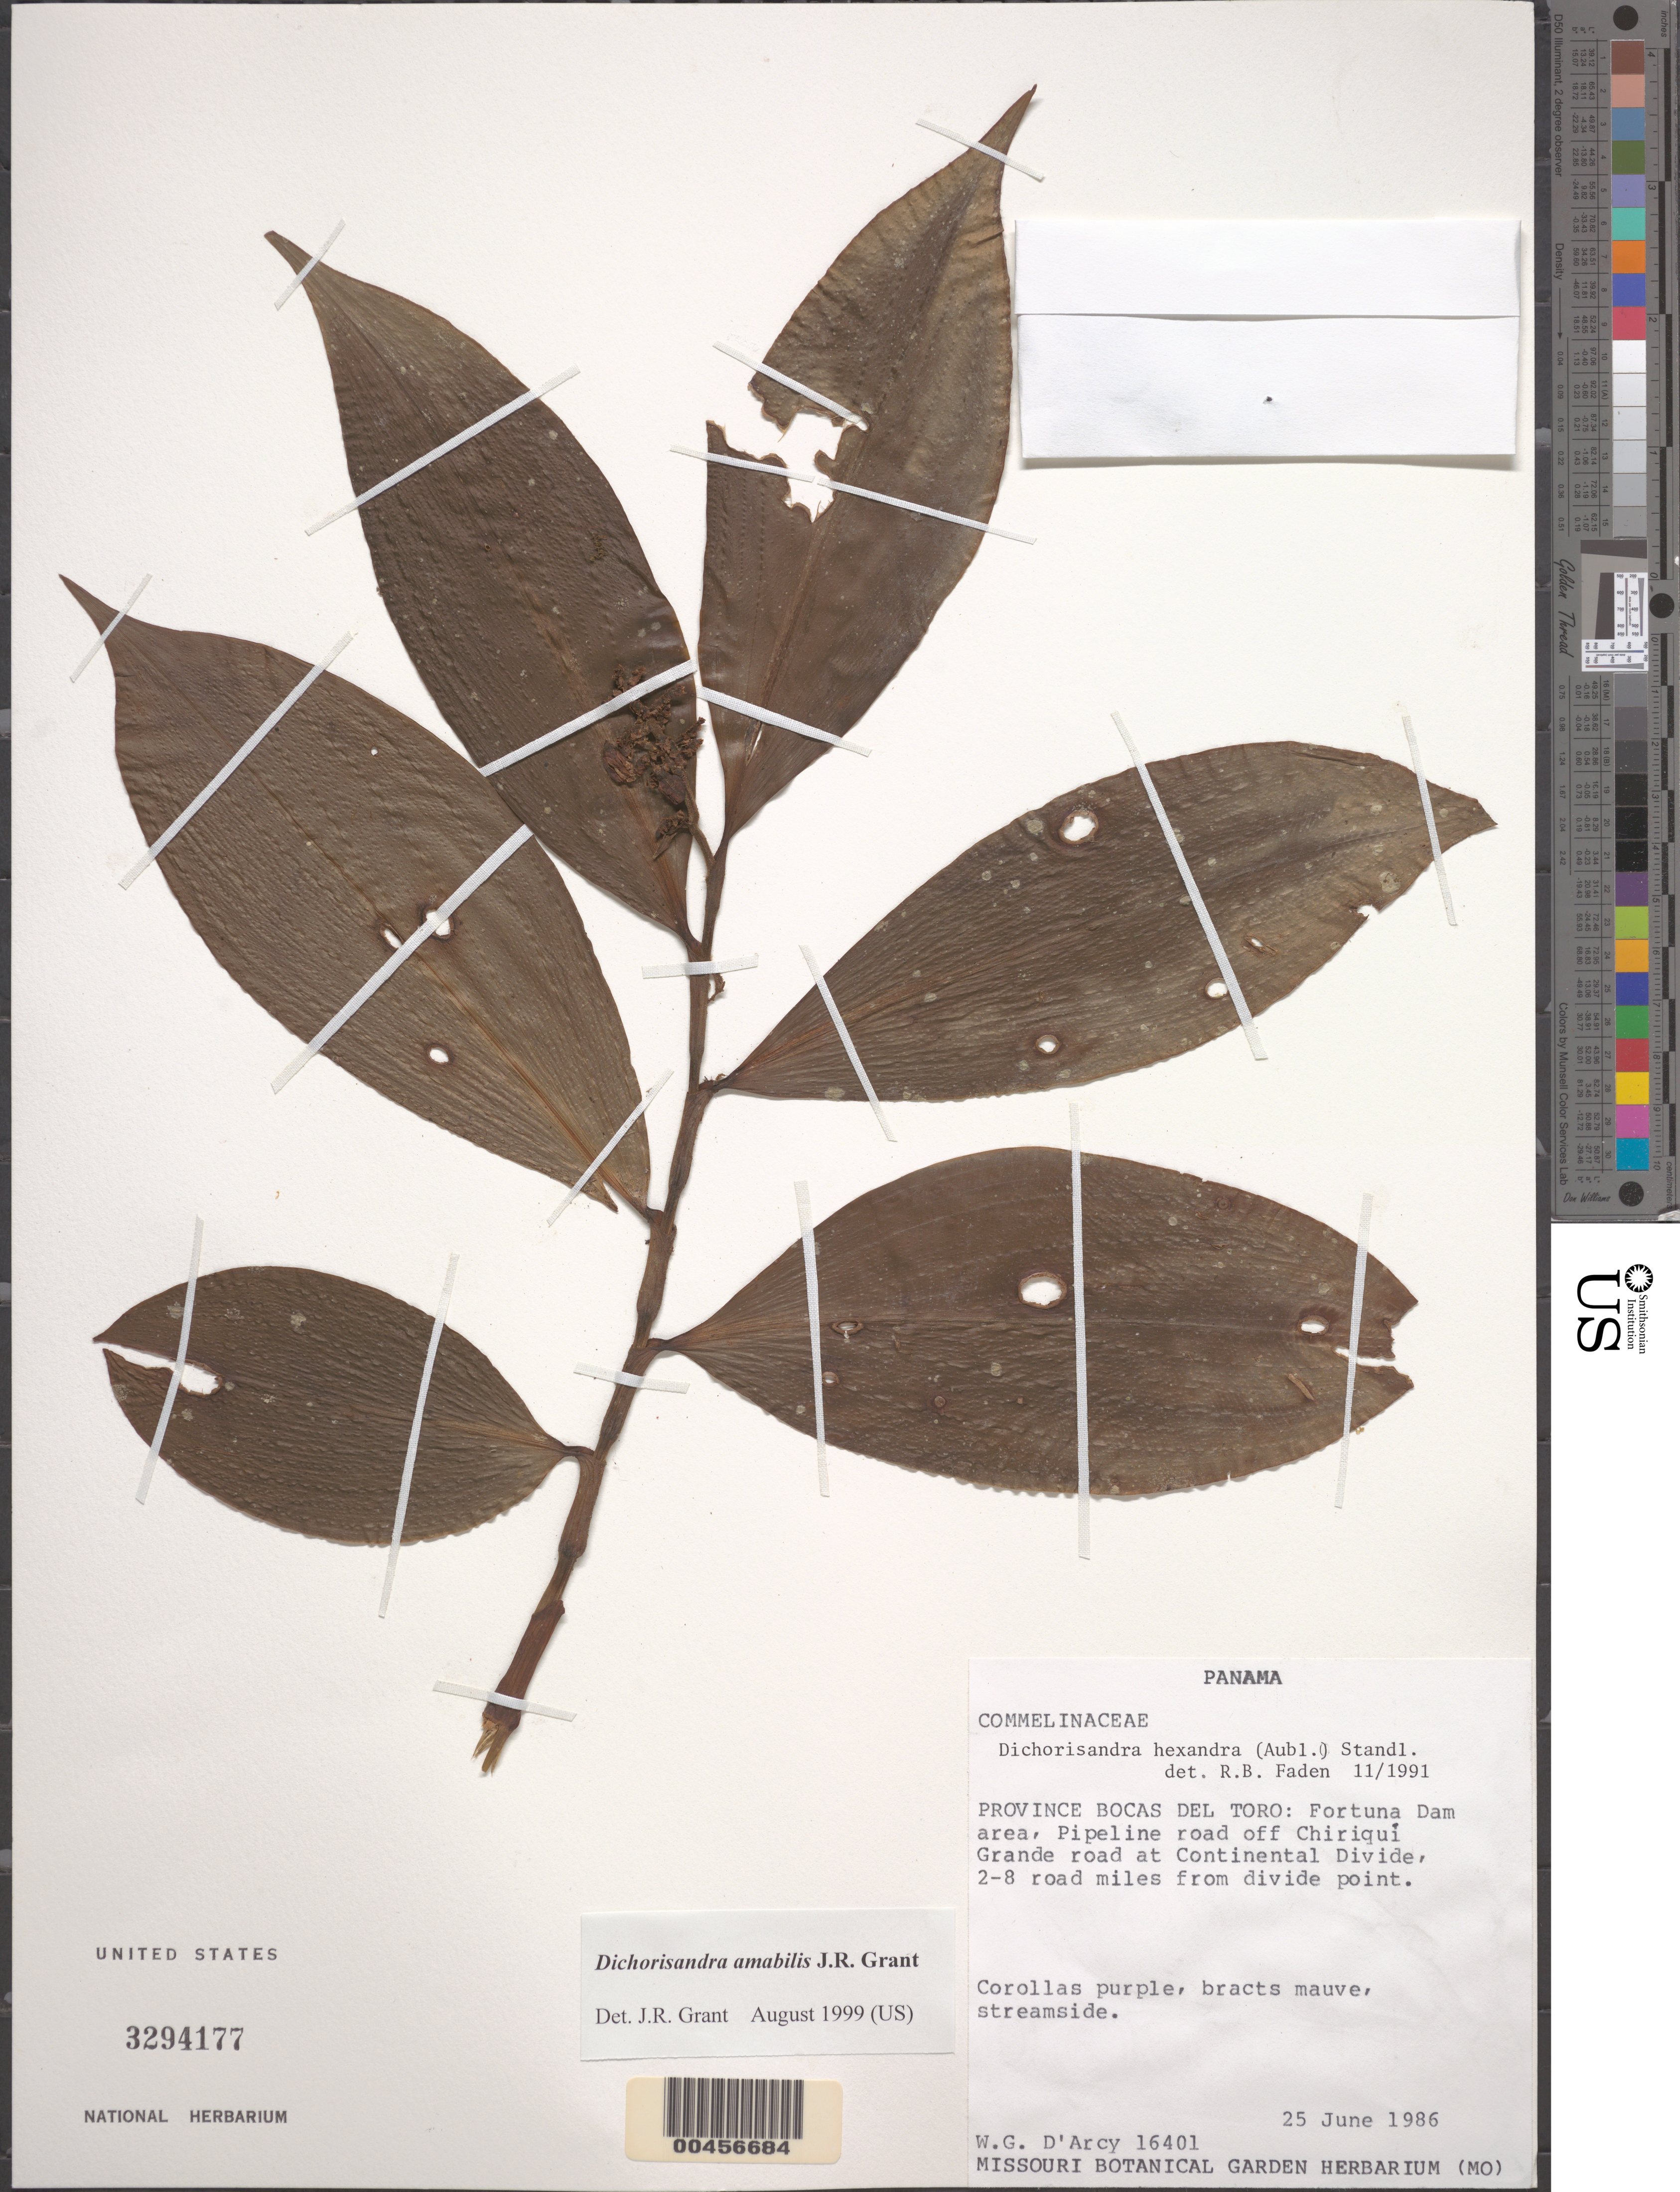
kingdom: Plantae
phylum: Tracheophyta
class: Liliopsida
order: Commelinales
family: Commelinaceae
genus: Dichorisandra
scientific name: Dichorisandra hexandra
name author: (Aubl.) Standl.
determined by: Faden, Robert B., (US), Smithsonian Institution - National Museum of Natural History (UNITED STATES)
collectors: W. G. D'Arcy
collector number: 16401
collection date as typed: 25 Jun 1986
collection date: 1986-06-25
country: Panama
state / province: Bocas del Toro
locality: Fortuna Dam, Chiriquí Grande road at Continental Divide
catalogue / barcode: US 3294177